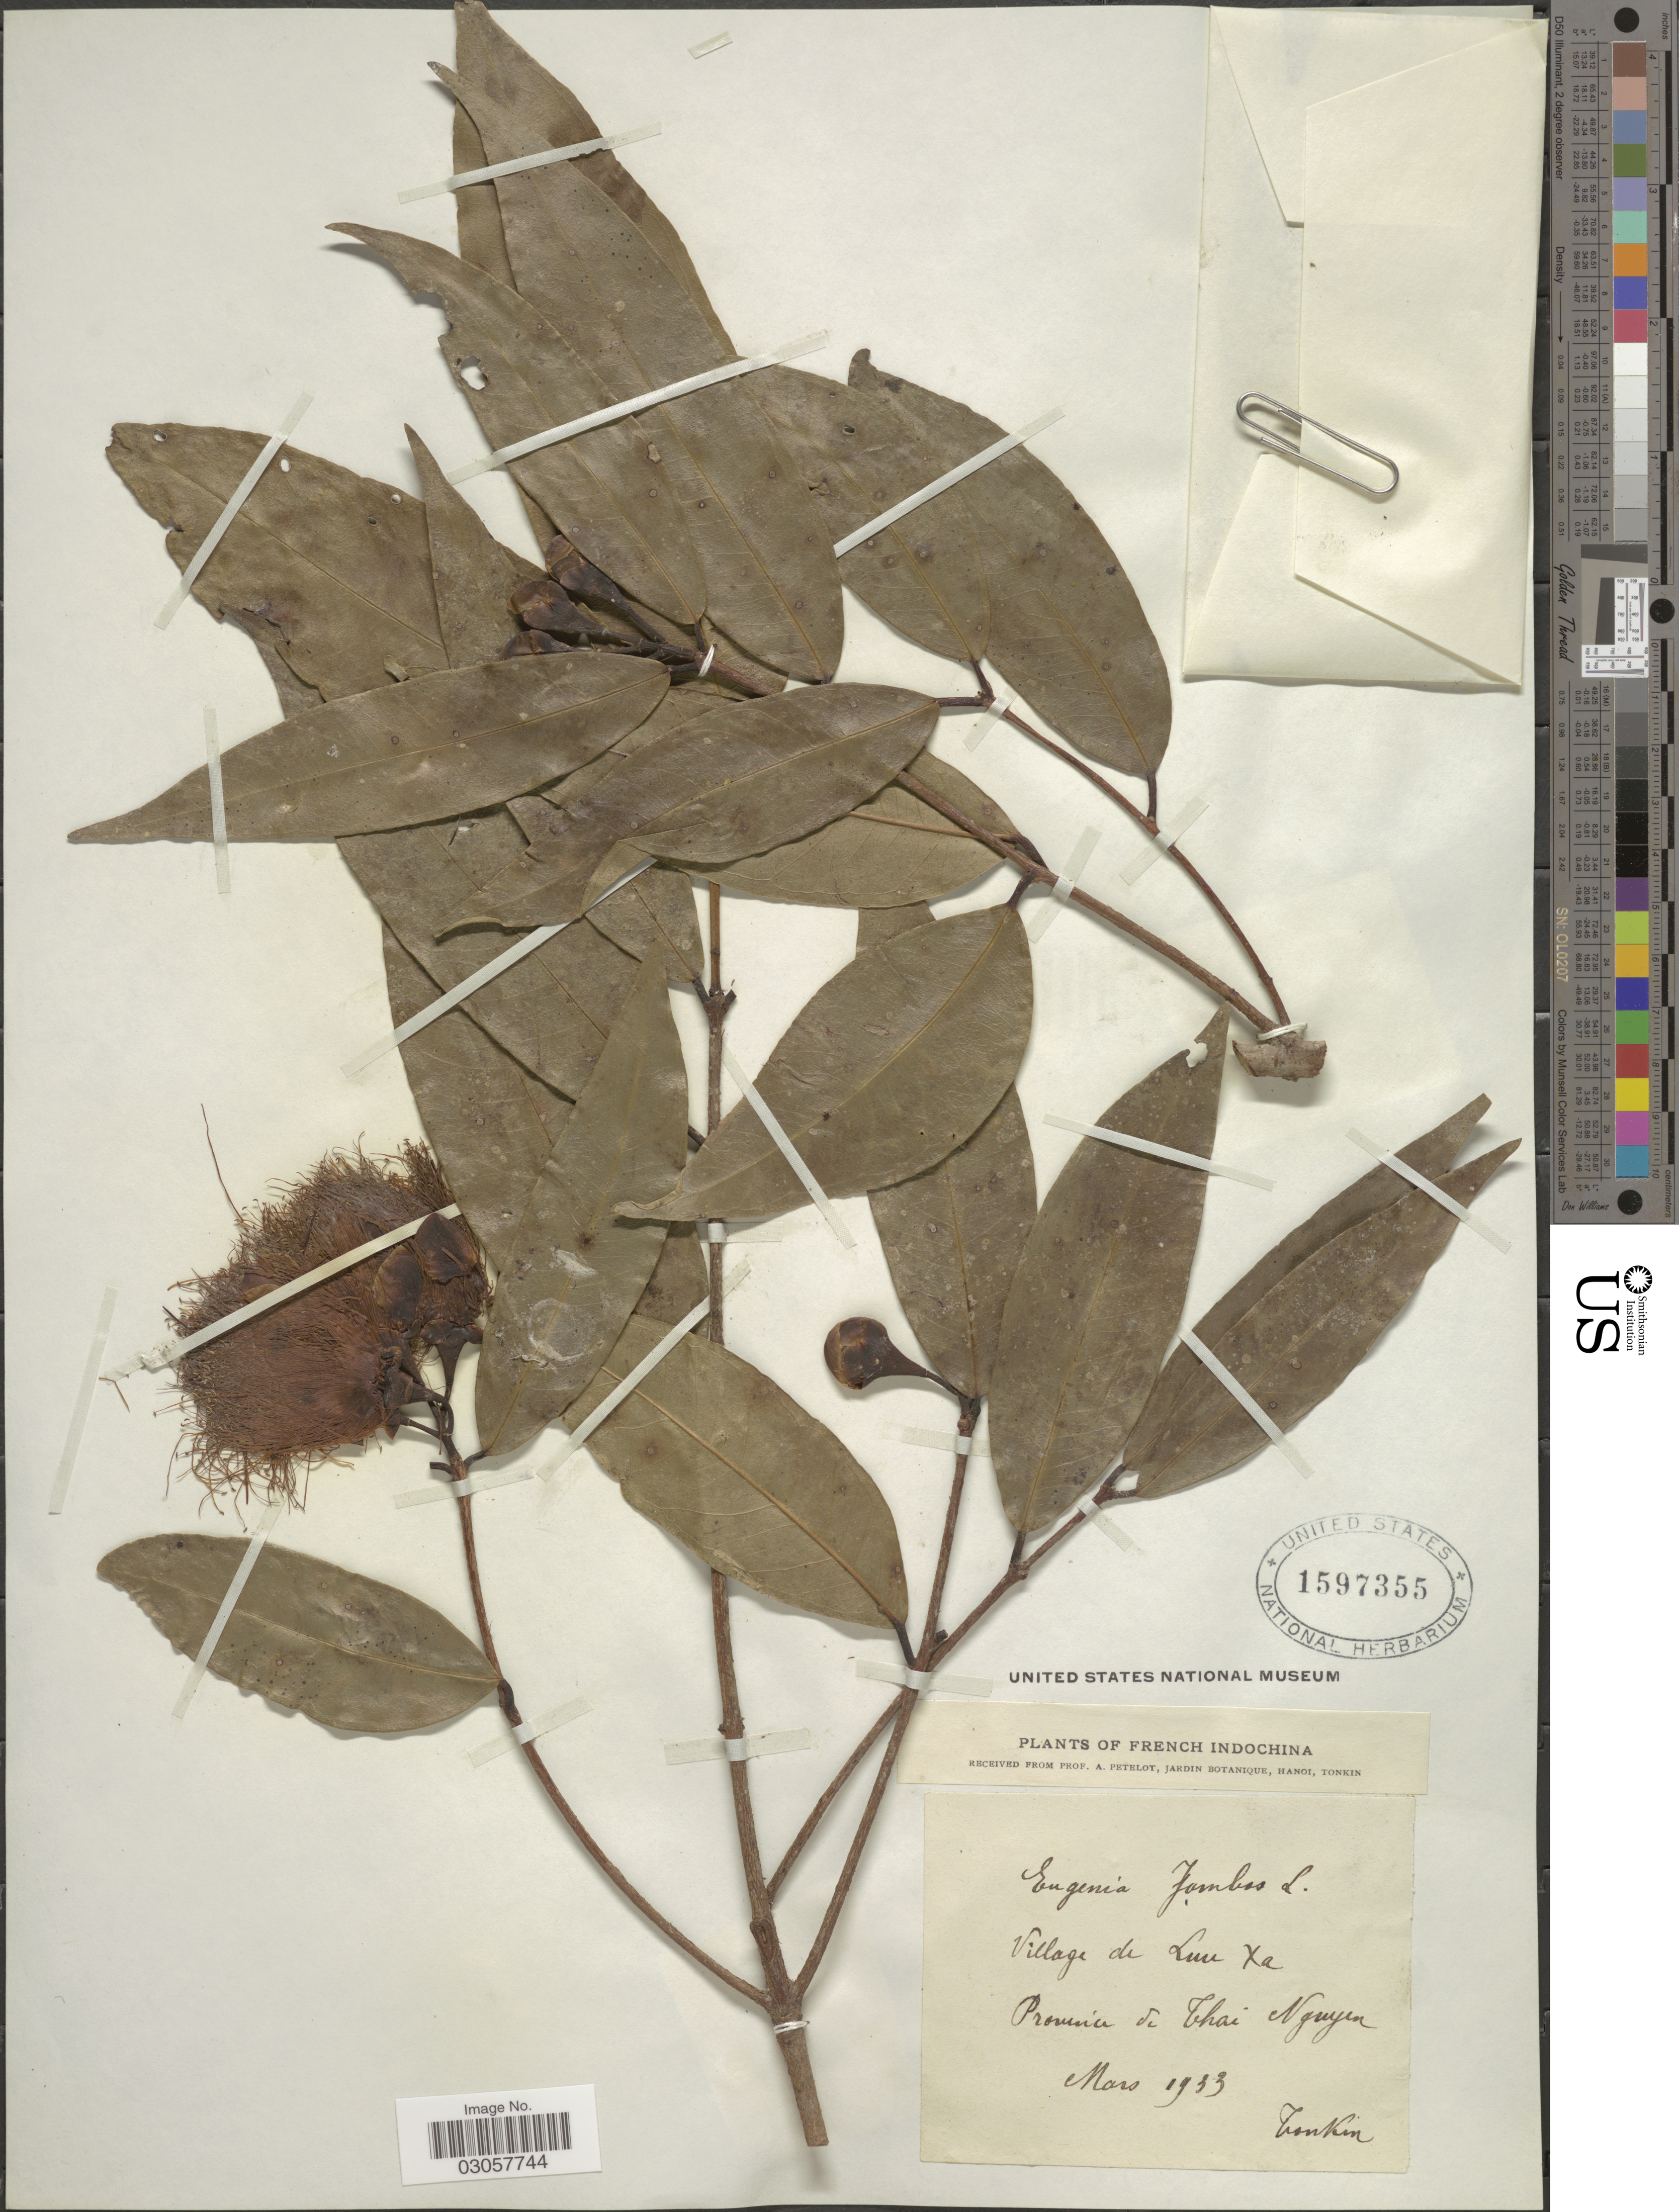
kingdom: Plantae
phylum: Tracheophyta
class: Magnoliopsida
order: Myrtales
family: Myrtaceae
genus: Syzygium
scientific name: Syzygium jambos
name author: (L.) Alston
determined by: Strong, Mark T., (BOT), Smithsonian Institution - National Museum of Natural History (UNITED STATES)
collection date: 1933-03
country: Vietnam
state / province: Thai Nguyen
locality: French Indochina. Village de Luu [interpreted] Xa.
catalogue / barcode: US 1597355